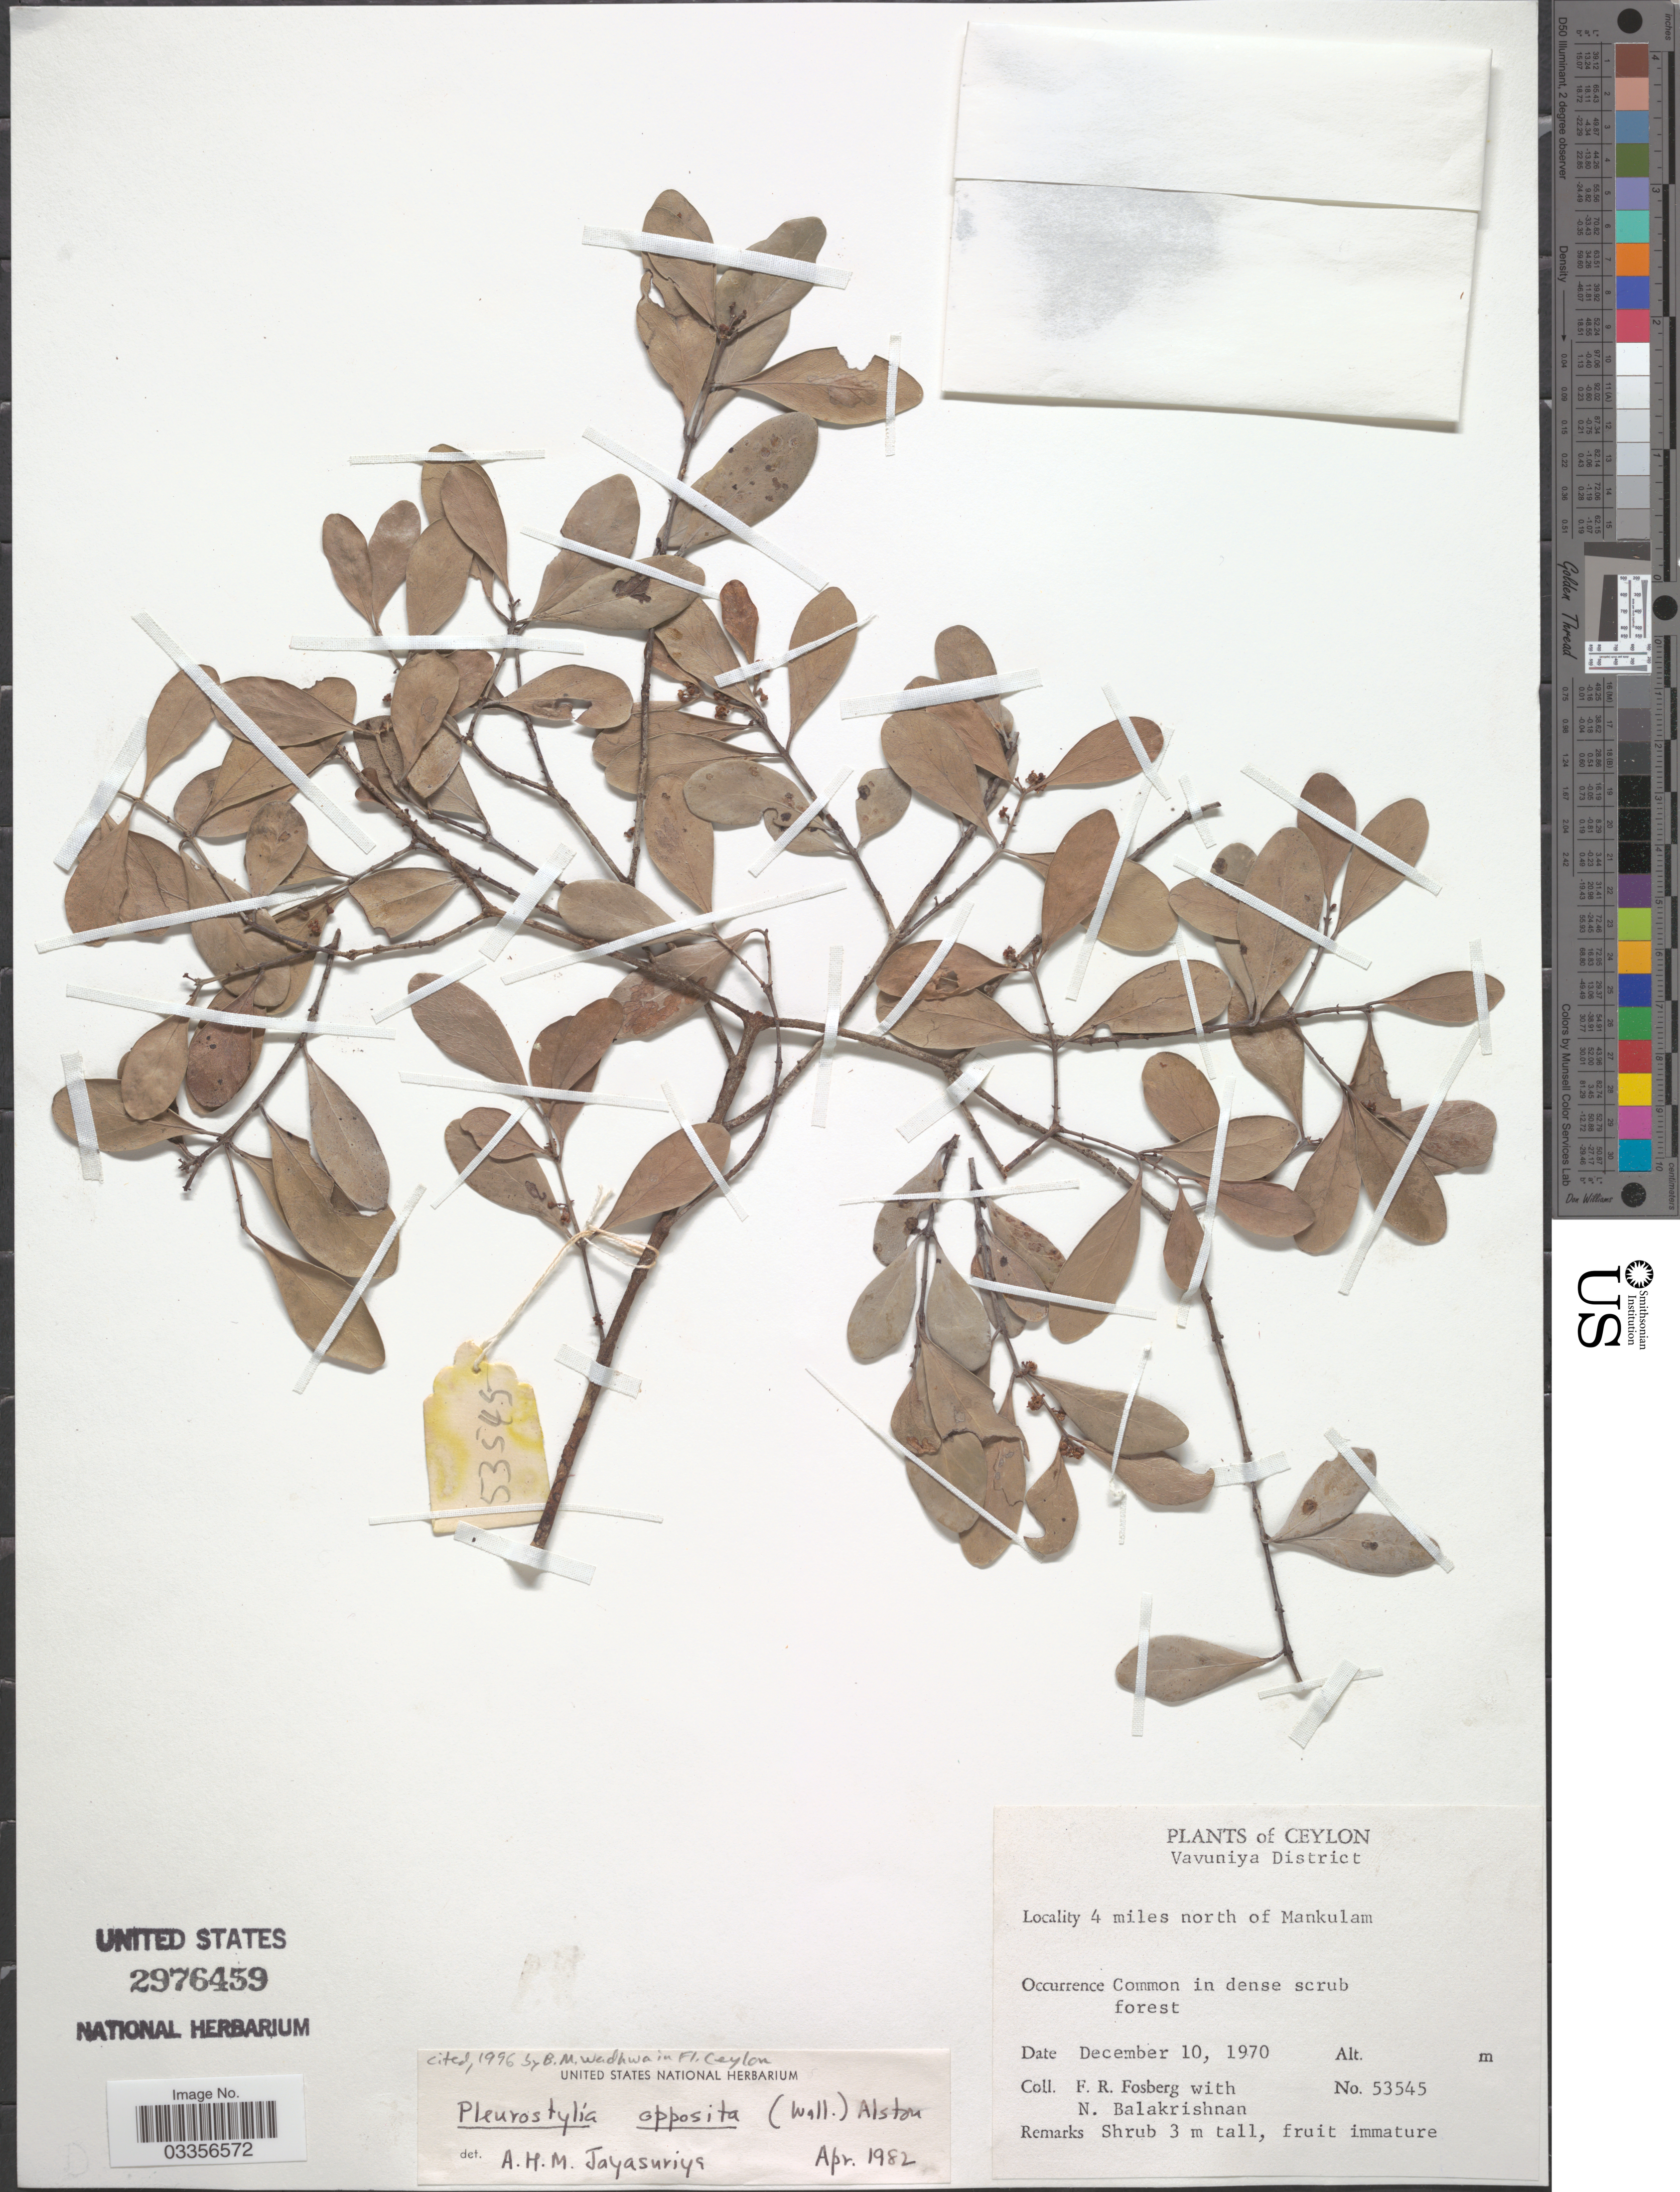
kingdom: Plantae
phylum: Tracheophyta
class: Magnoliopsida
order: Celastrales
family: Celastraceae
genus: Pleurostylia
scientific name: Pleurostylia opposita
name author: (Wall.) Alston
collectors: F. R. Fosberg & N. Balakrishnan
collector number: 53545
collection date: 1970-12-10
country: Sri Lanka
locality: Ceylon, Vavuniya District, 4 miles north of Mankulam.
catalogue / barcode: US 2976459